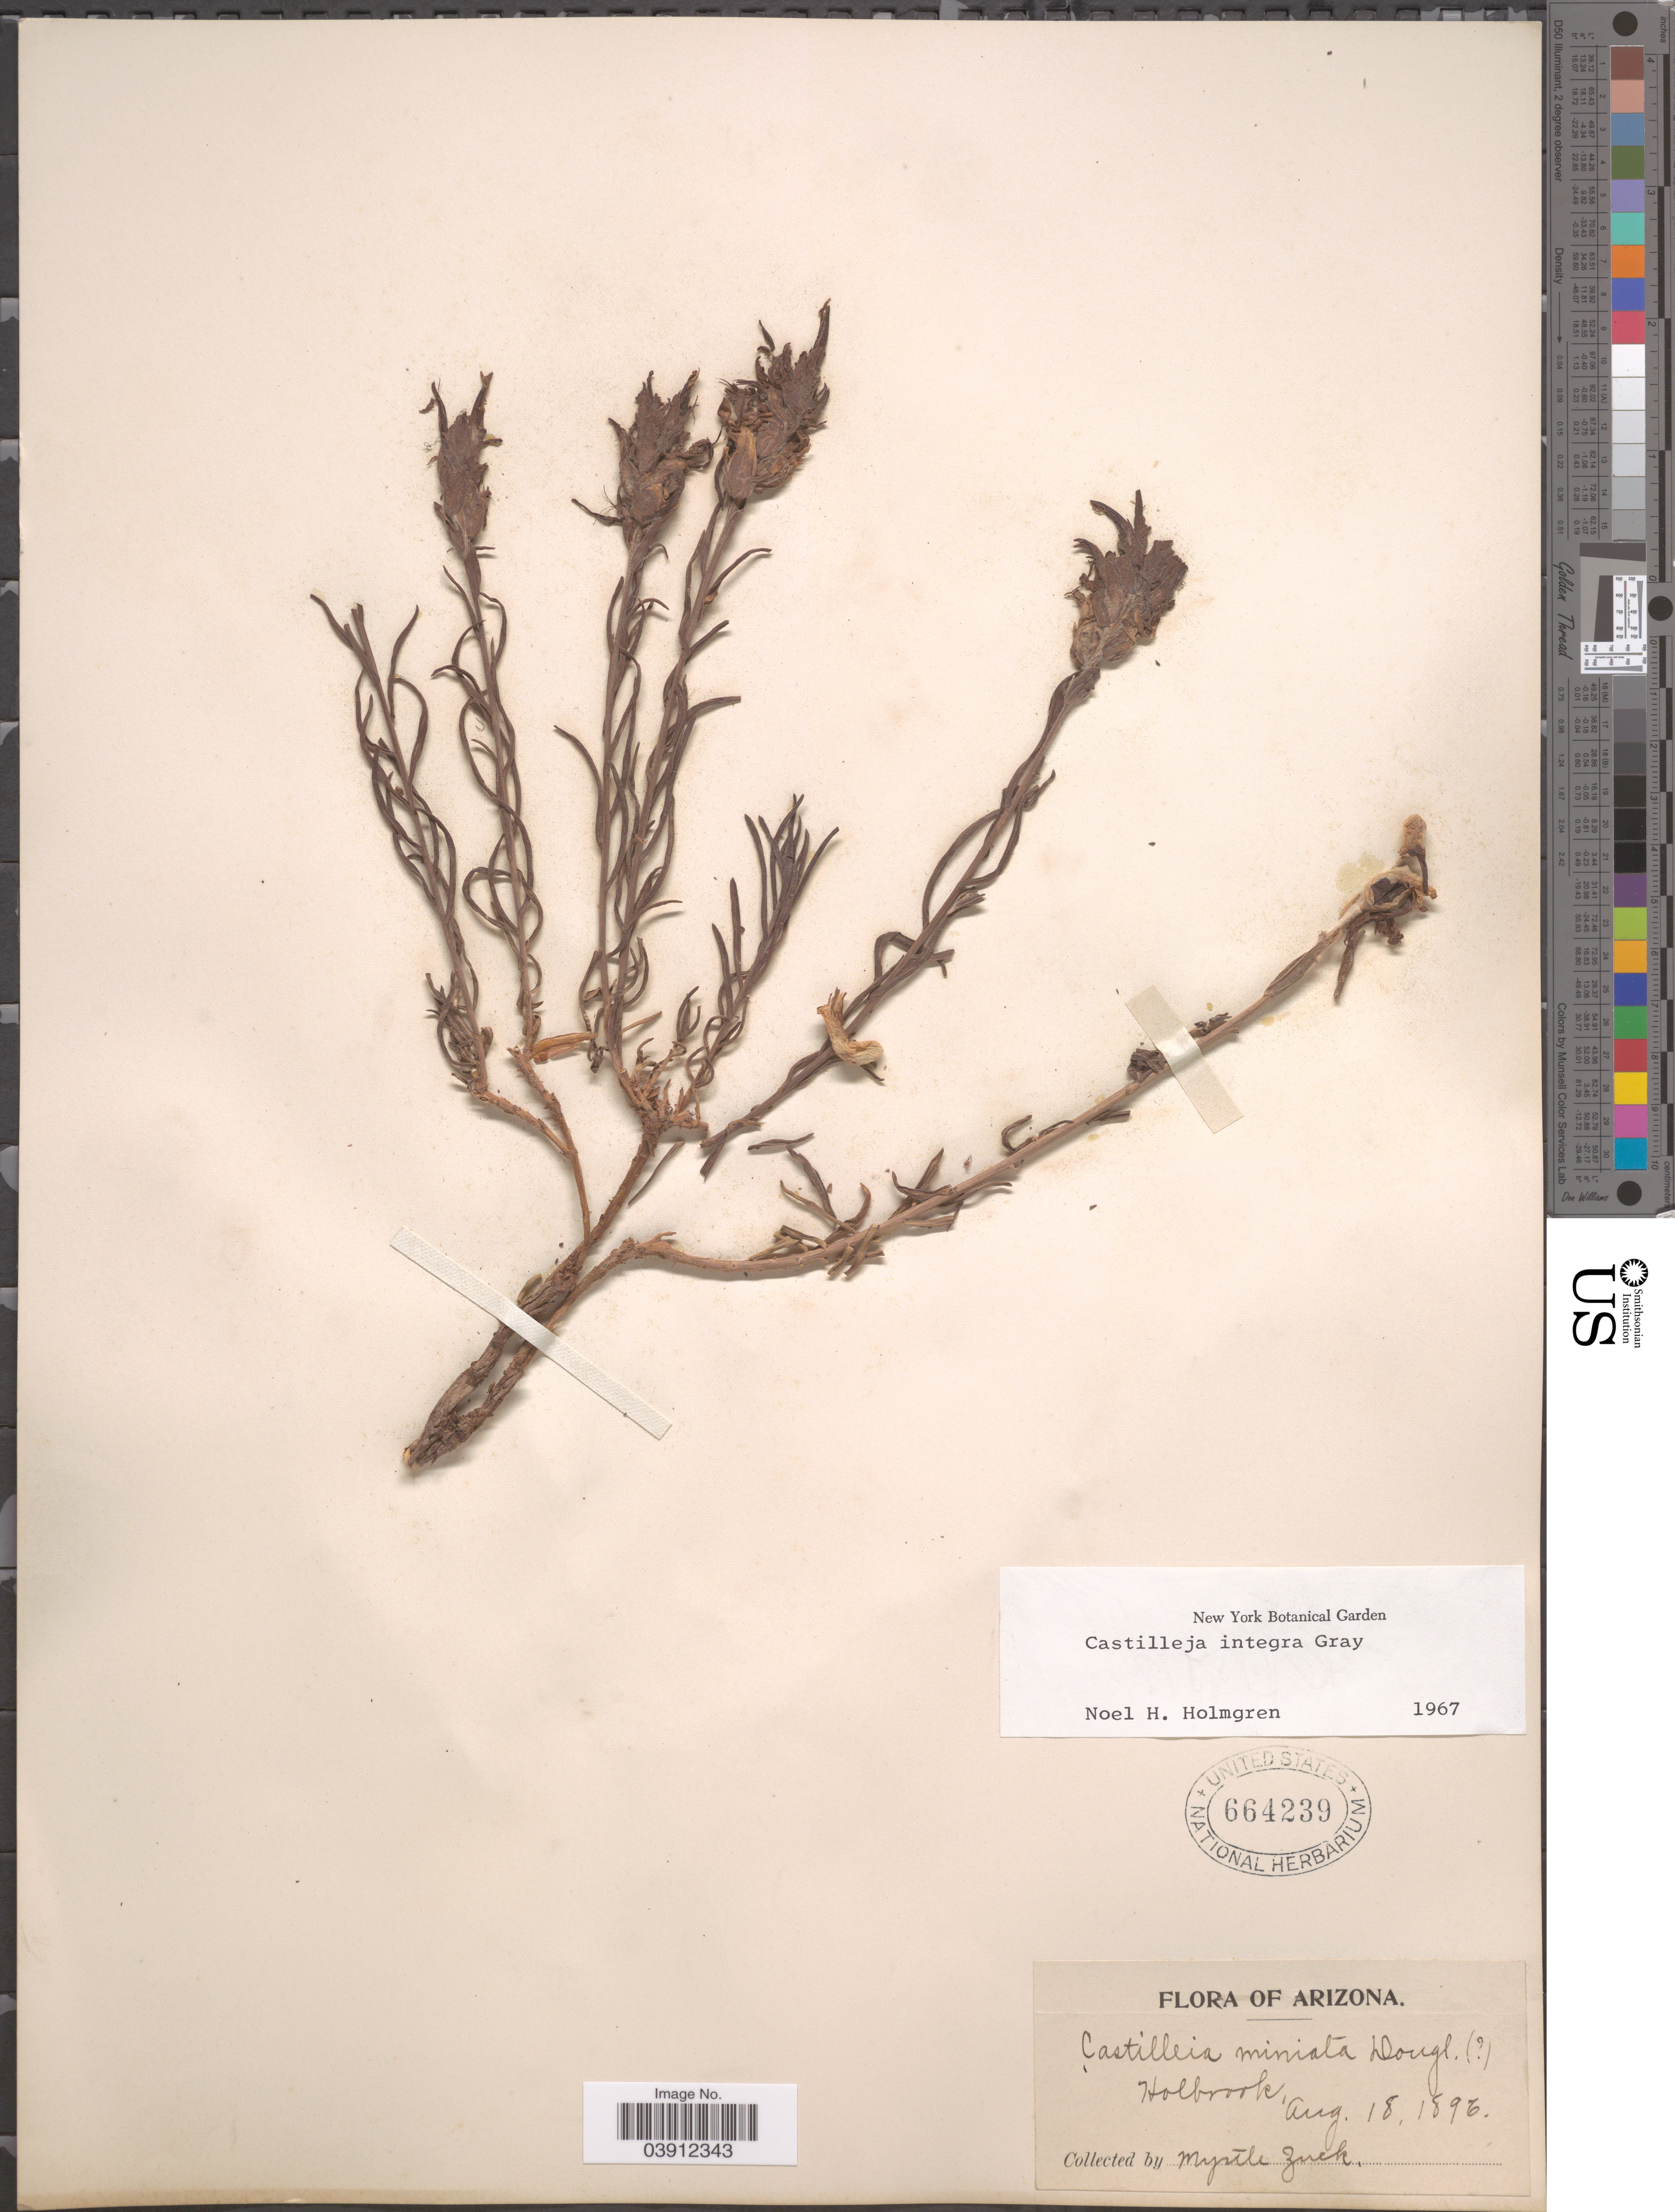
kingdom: Plantae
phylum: Tracheophyta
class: Magnoliopsida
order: Lamiales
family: Orobanchaceae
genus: Castilleja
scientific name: Castilleja integra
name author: A. Gray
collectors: M. Zuck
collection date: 1896-08-18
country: United States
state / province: Arizona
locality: Holbrook.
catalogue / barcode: US 664239